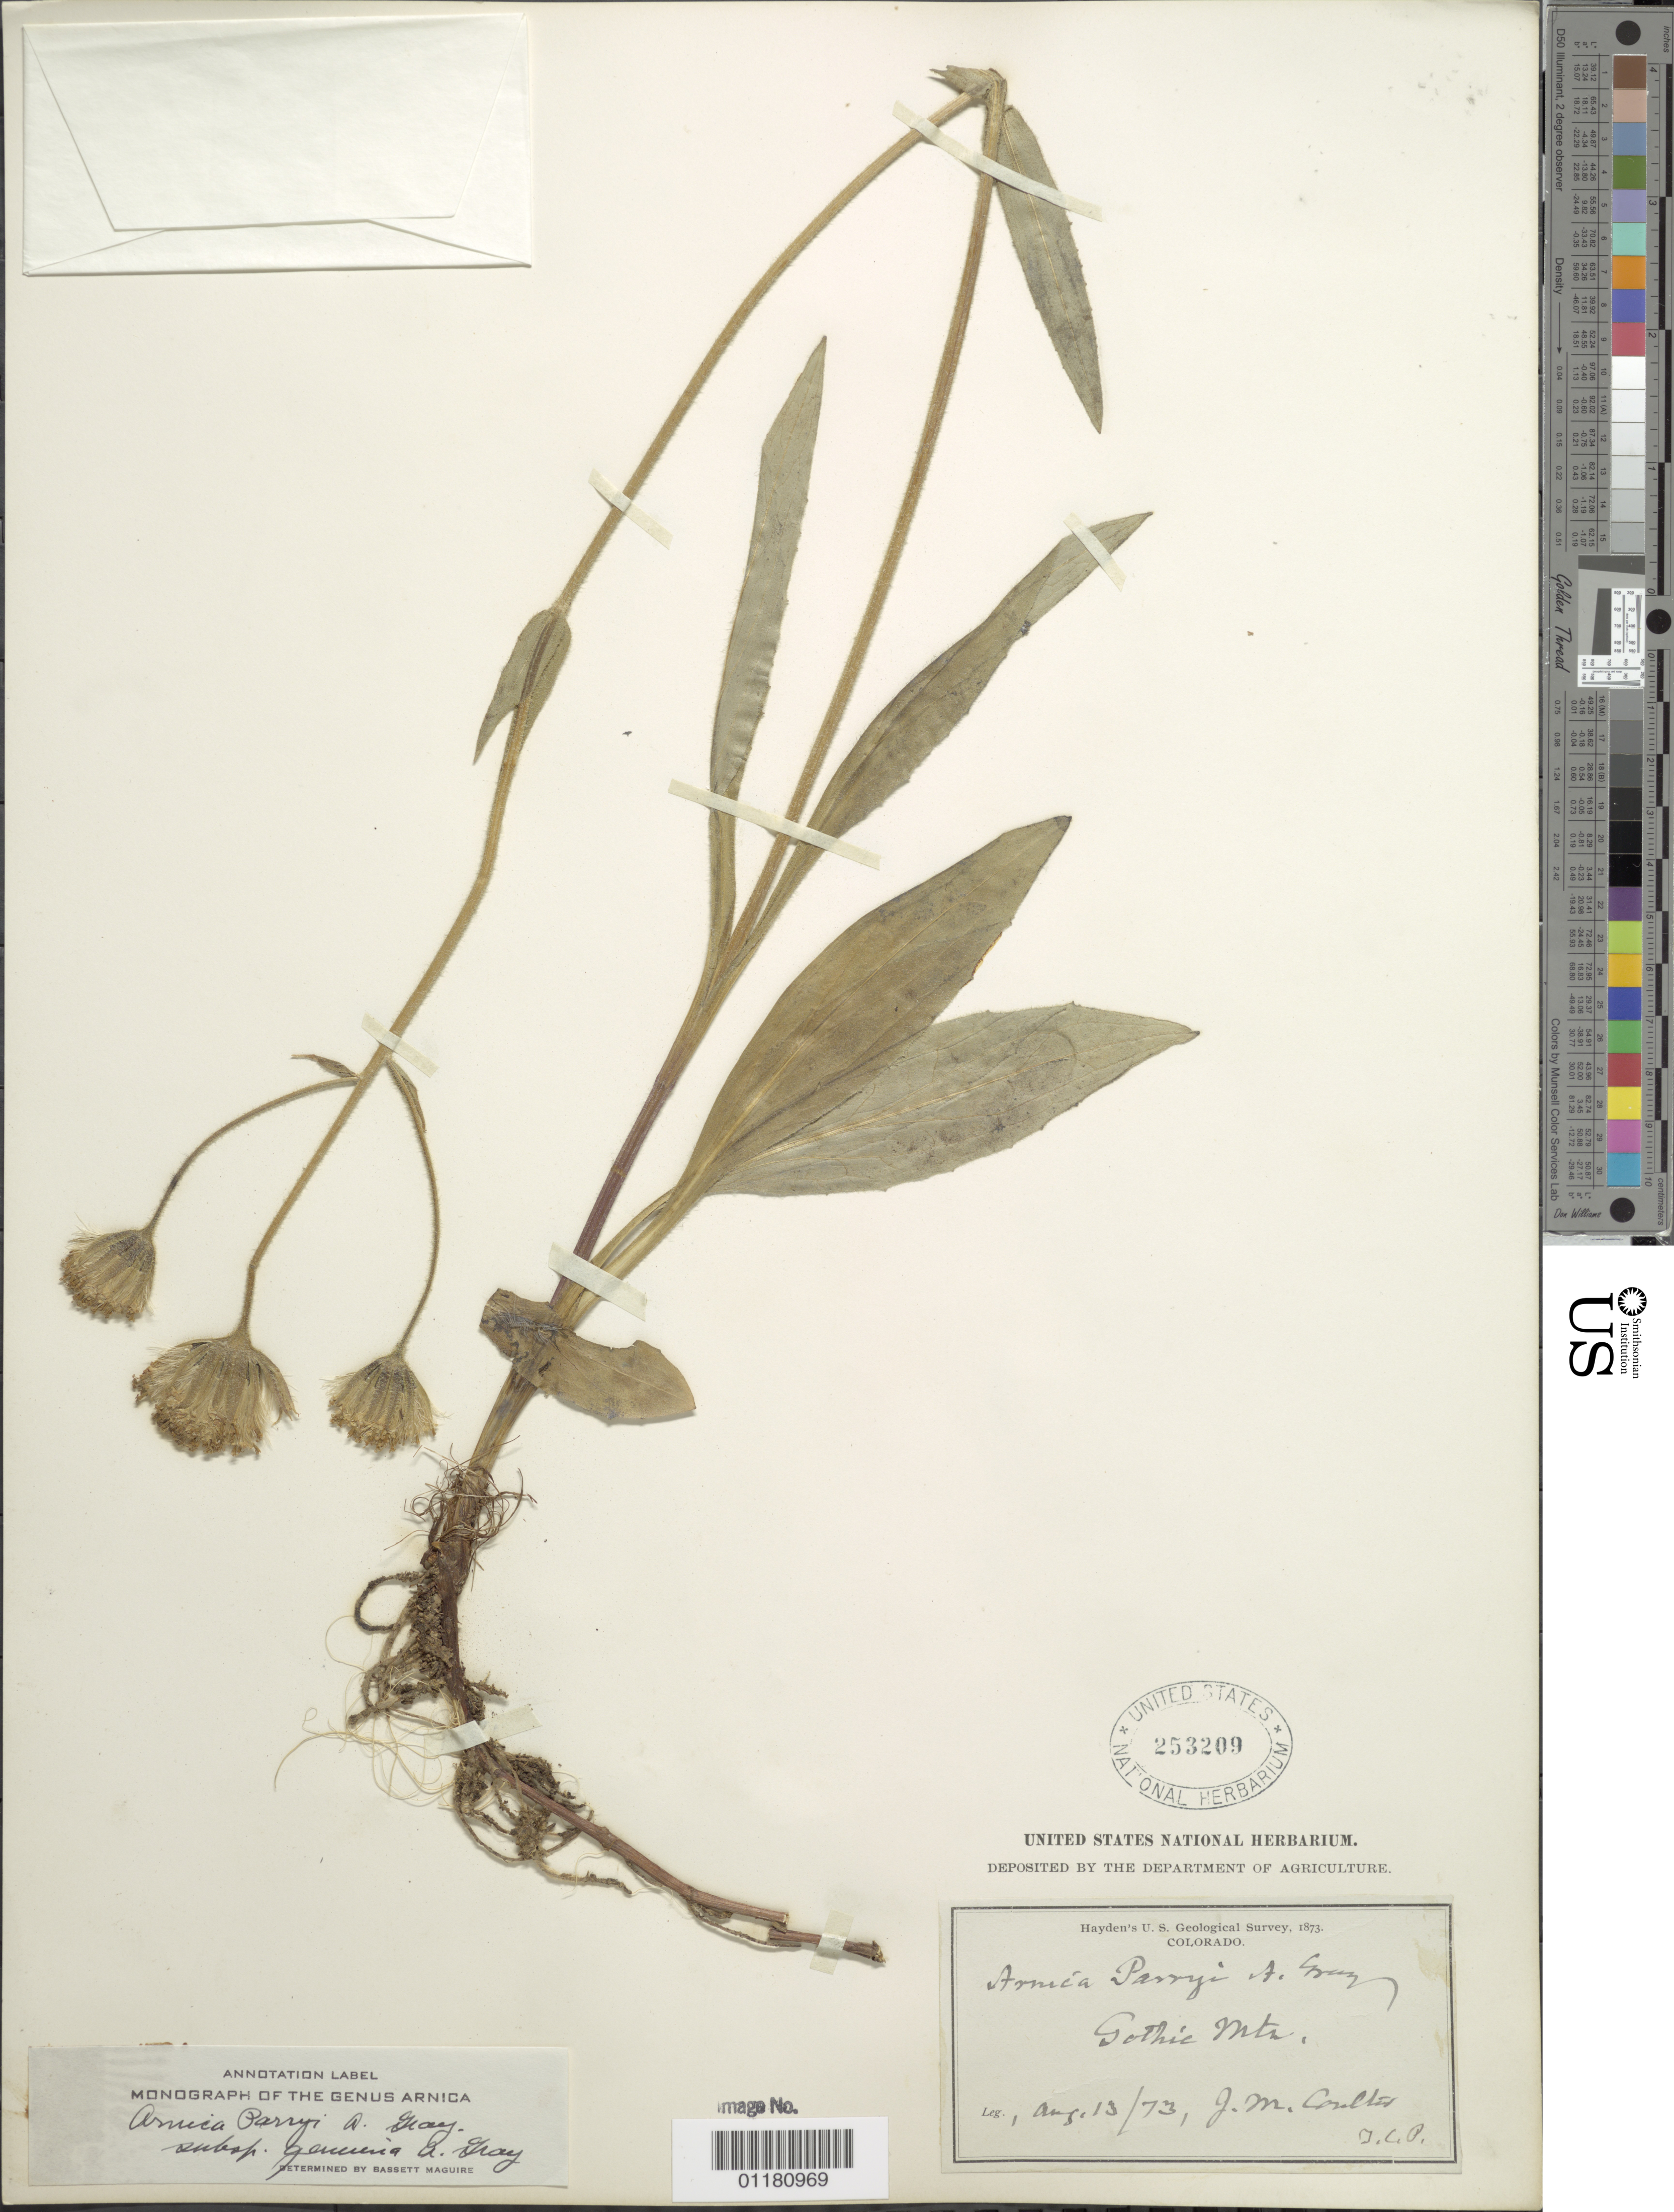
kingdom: Plantae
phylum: Tracheophyta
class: Magnoliopsida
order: Asterales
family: Asteraceae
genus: Arnica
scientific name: Arnica parryi subsp. genuina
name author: Maguire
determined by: Maguire, Bassett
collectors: J. M. Coulter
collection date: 1873-08-13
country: United States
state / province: Colorado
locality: Gothic Mtn.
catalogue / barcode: US 253209